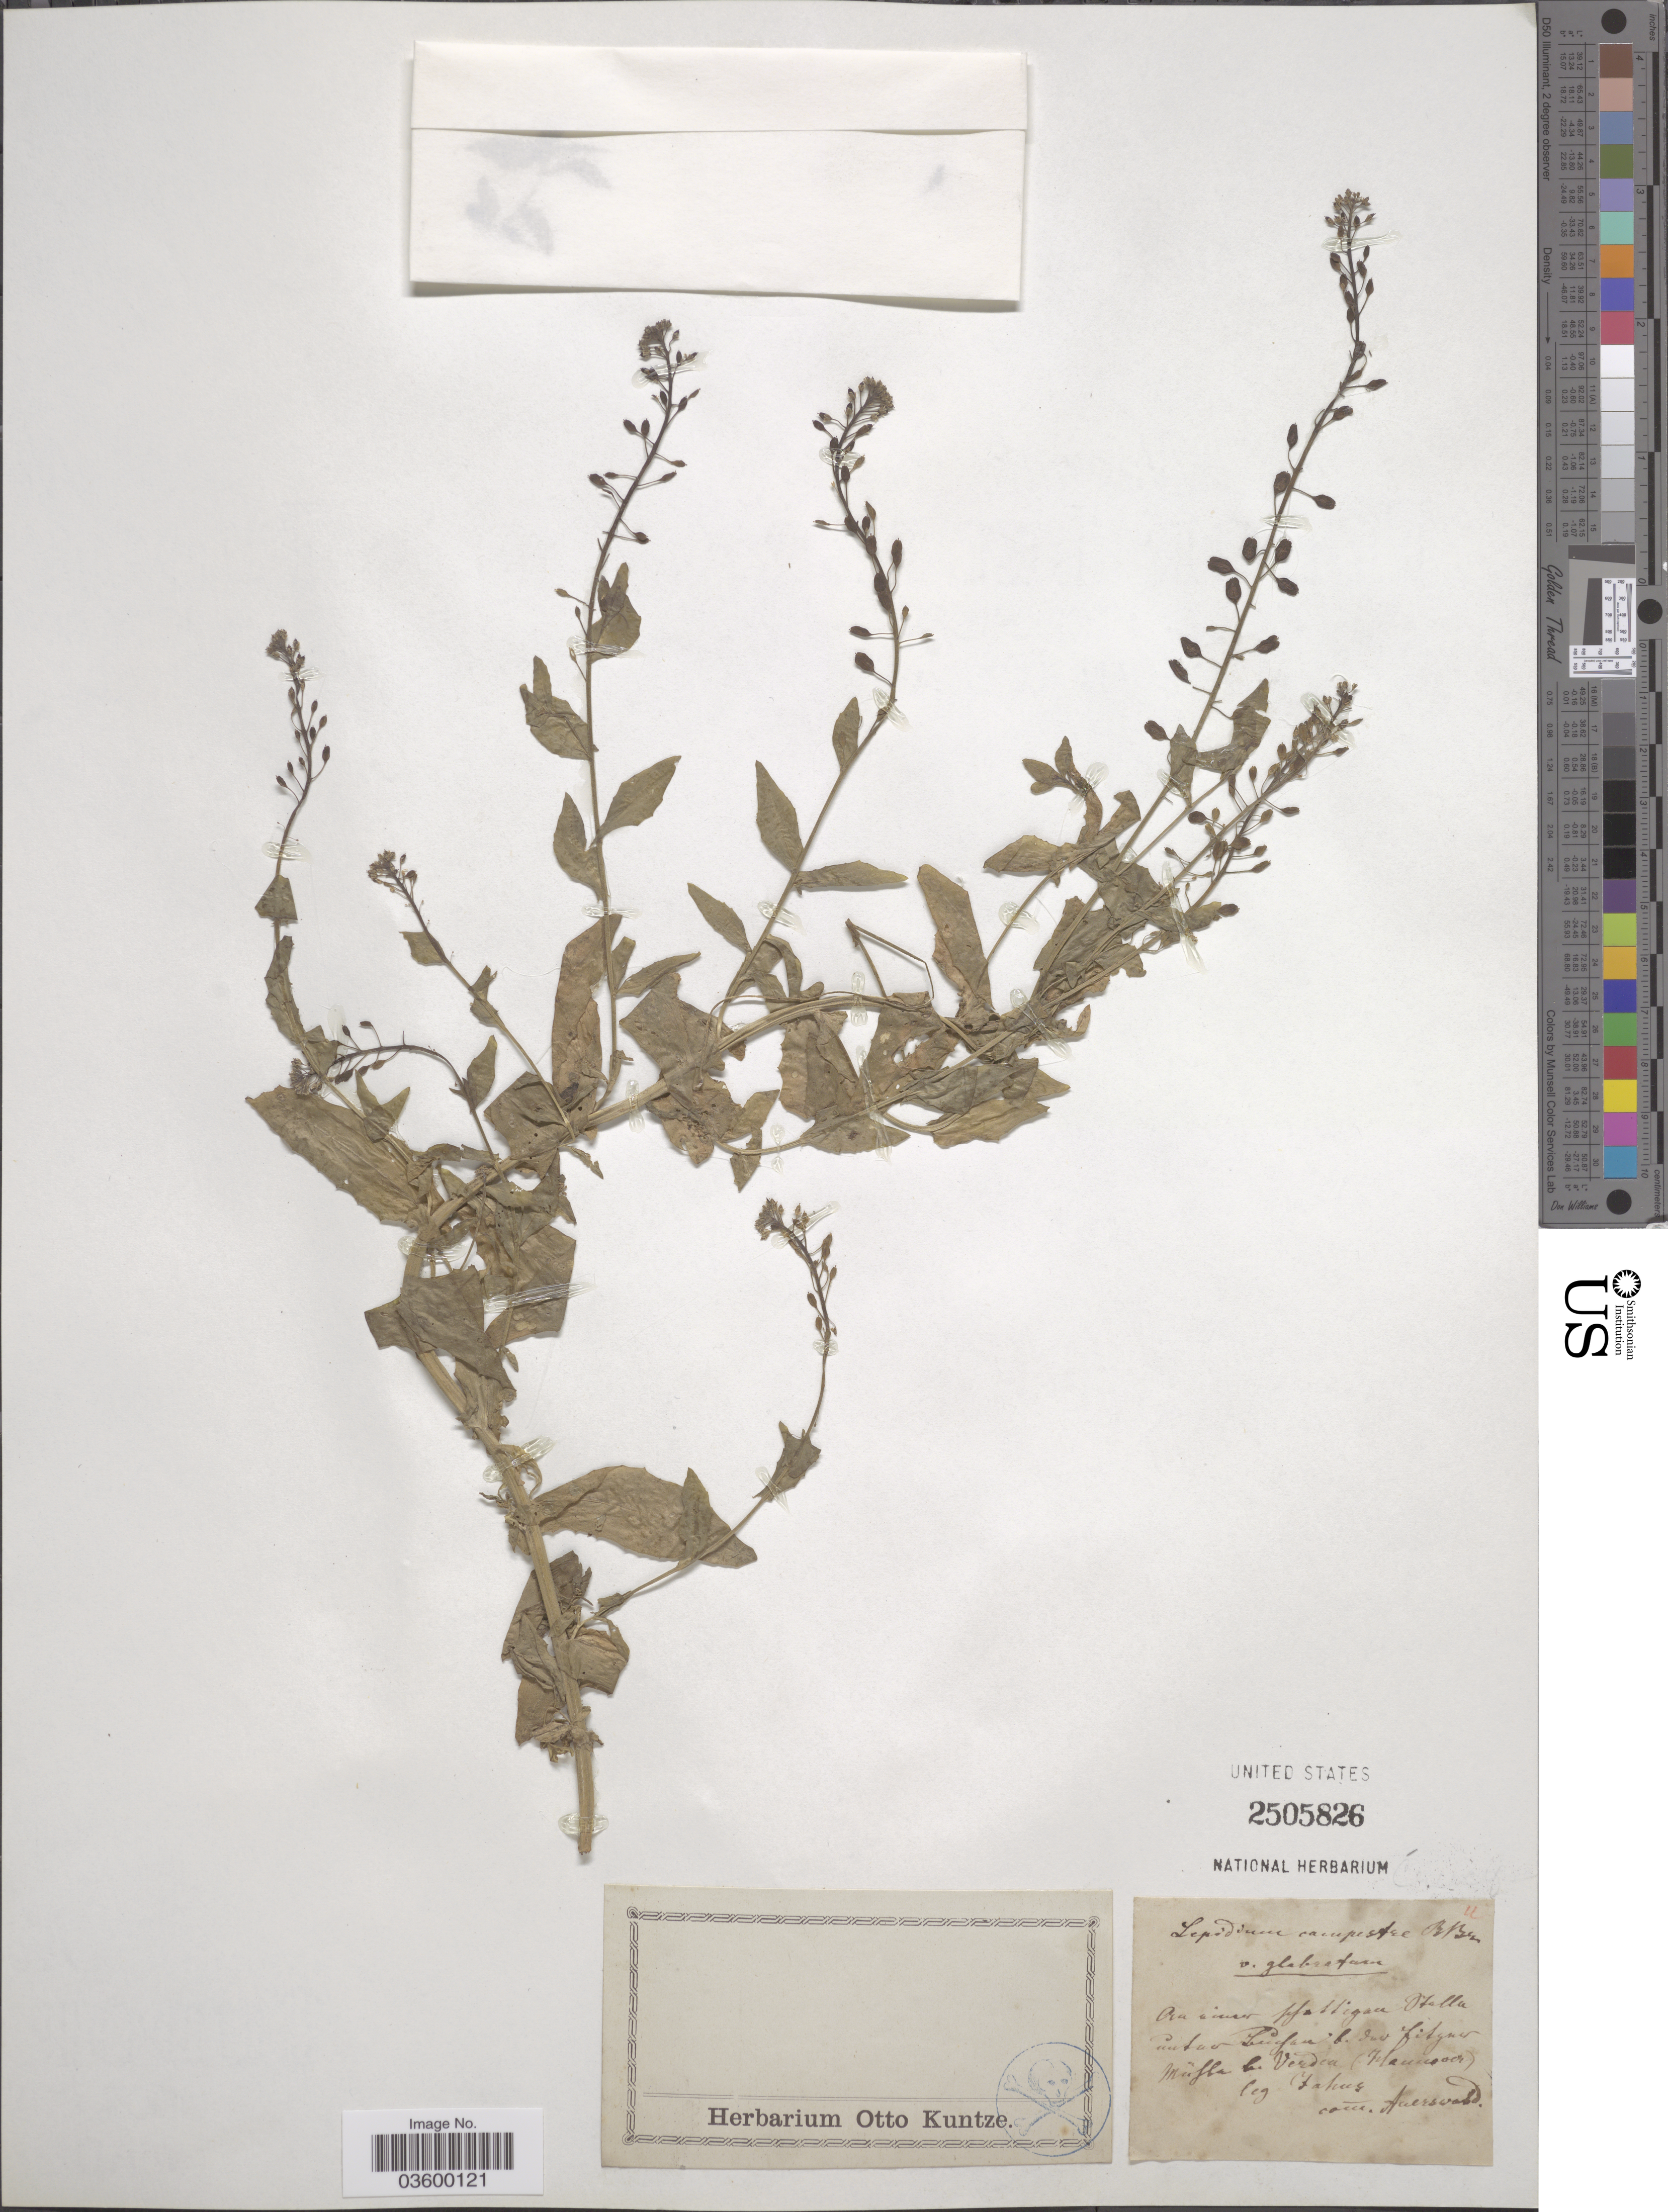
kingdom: Plantae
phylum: Tracheophyta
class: Magnoliopsida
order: Brassicales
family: Brassicaceae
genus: Lepidium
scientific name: Lepidium campestre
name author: (L.) W.T. Aiton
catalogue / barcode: US 2505826